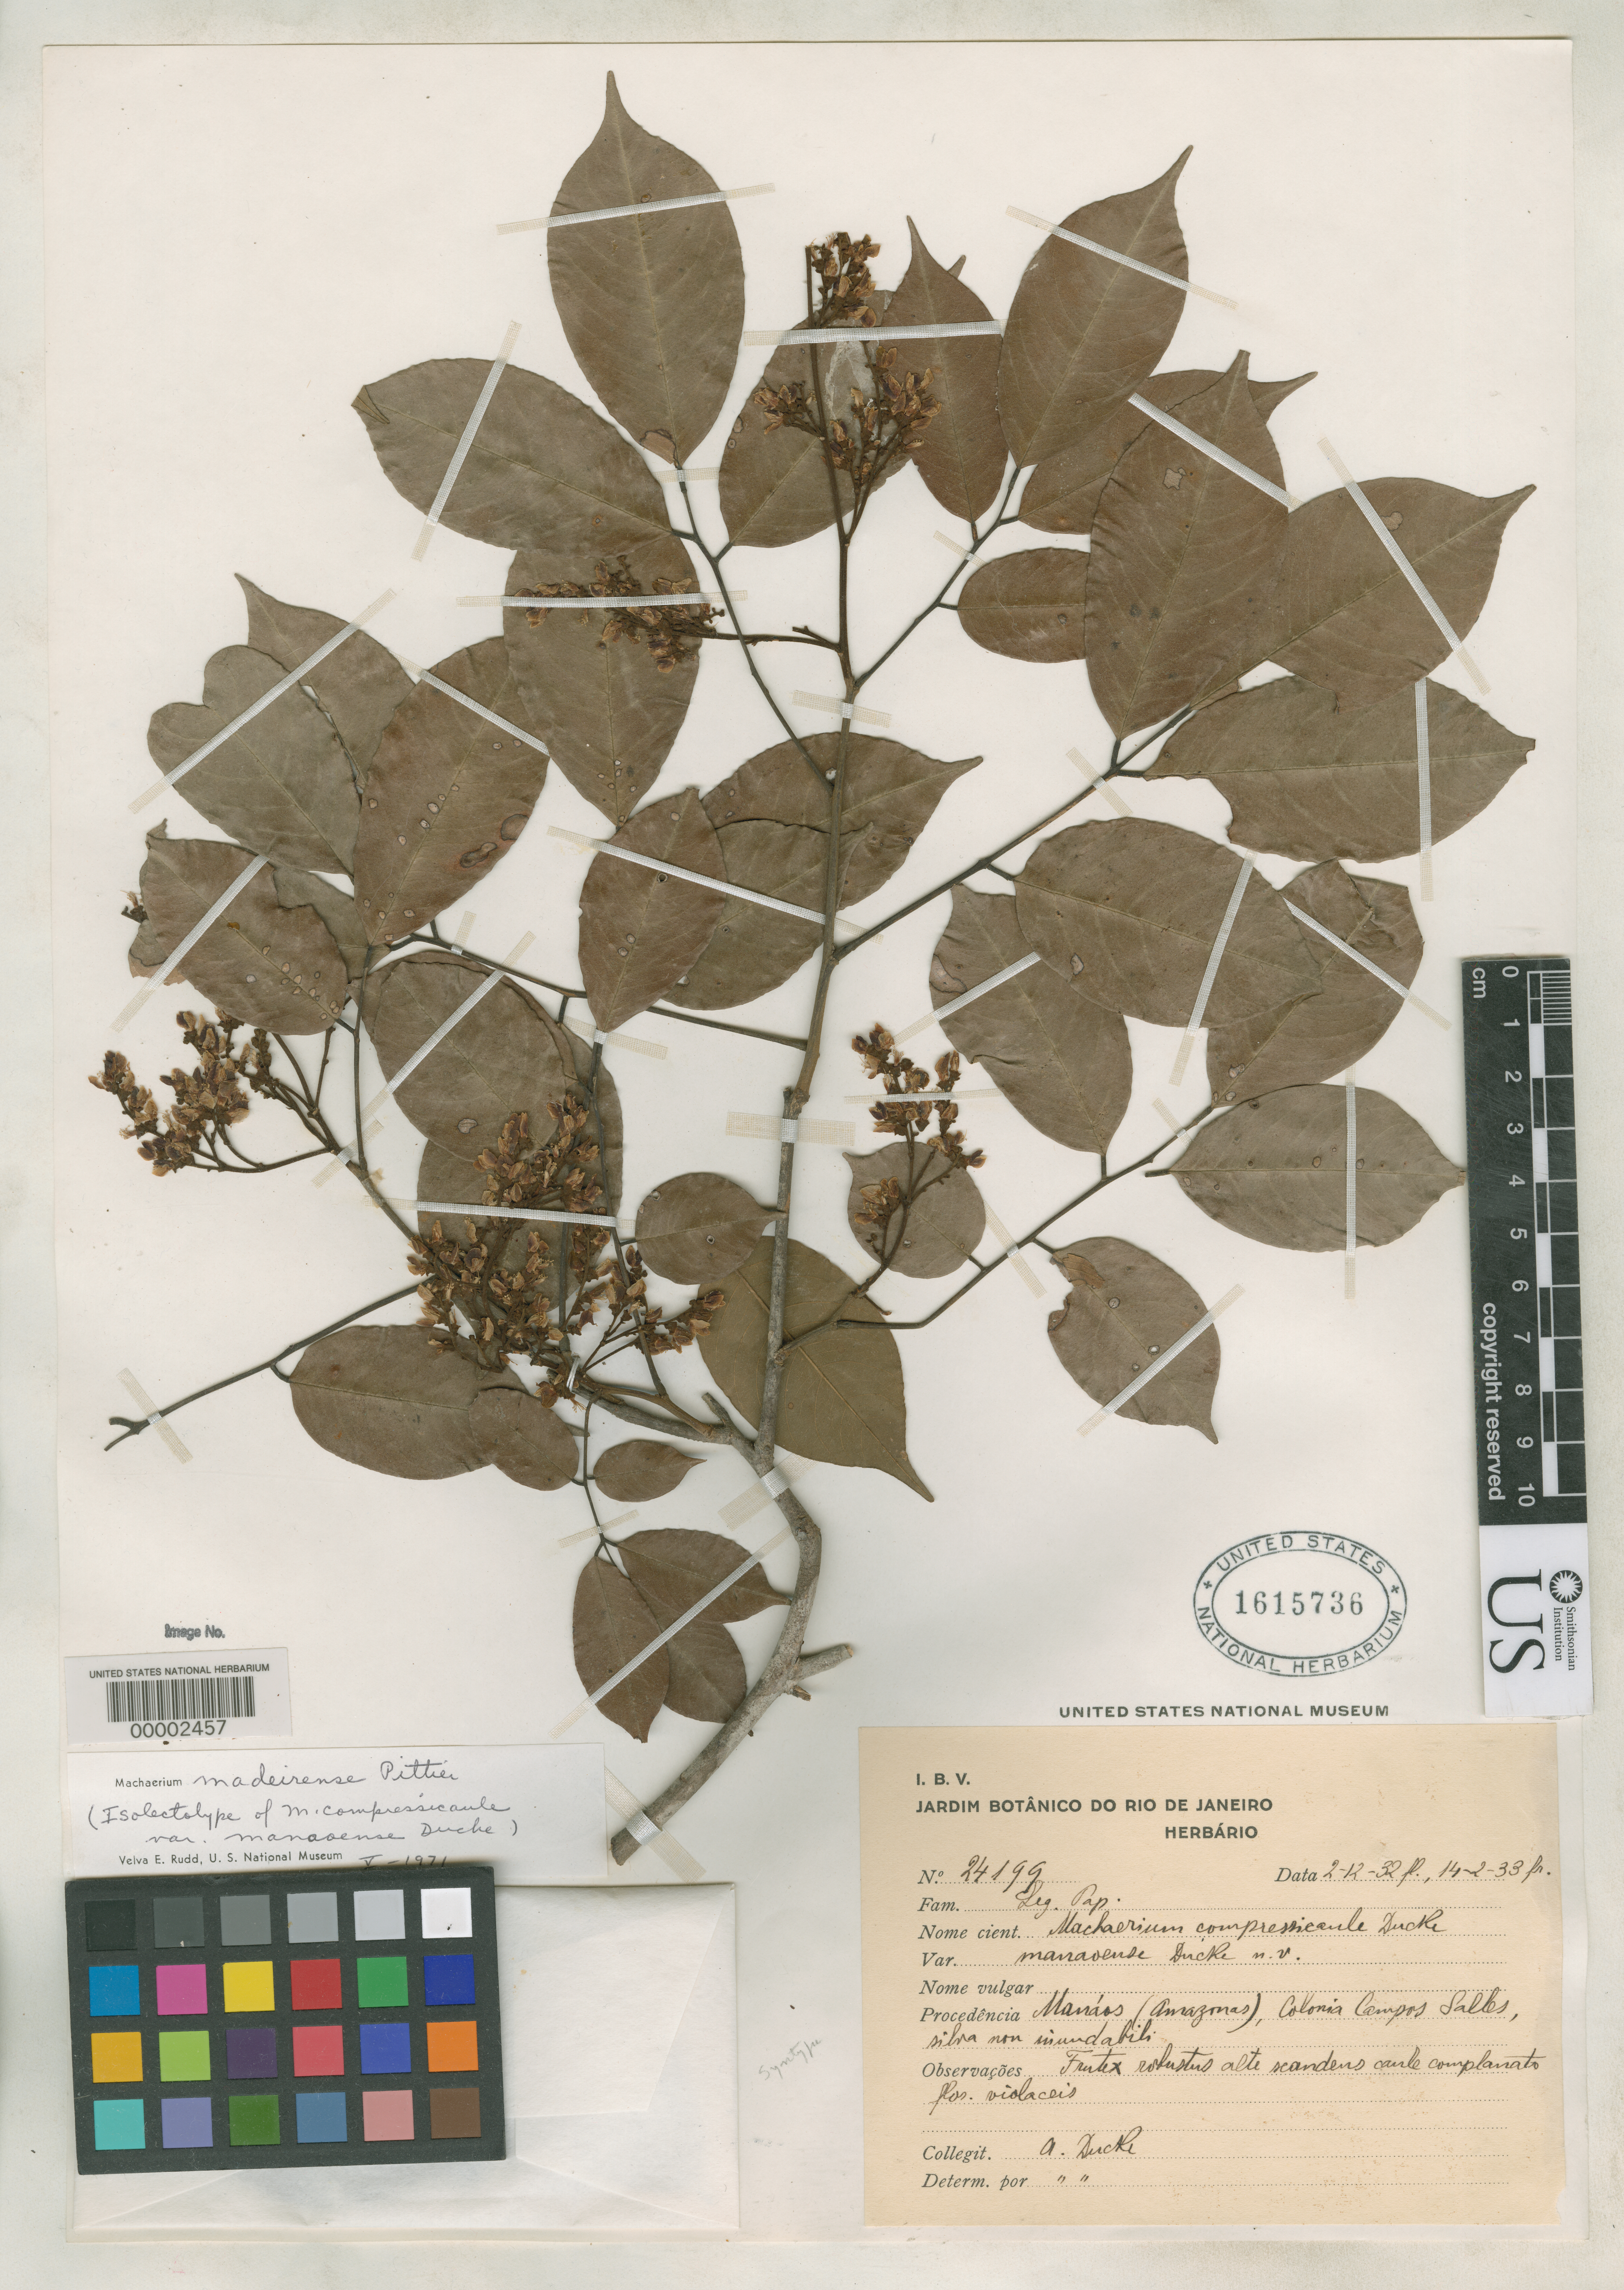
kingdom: Plantae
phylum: Tracheophyta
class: Magnoliopsida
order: Fabales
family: Fabaceae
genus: Machaerium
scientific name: Machaerium compressicaule var. manaoense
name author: Ducke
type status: Syntype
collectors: A. Ducke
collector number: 24199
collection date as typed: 02 Dec 1932 and 14 Feb 1933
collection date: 1932-12-02,1933-02-14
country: Brazil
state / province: Amazonas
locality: Manaos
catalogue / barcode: US 1615736